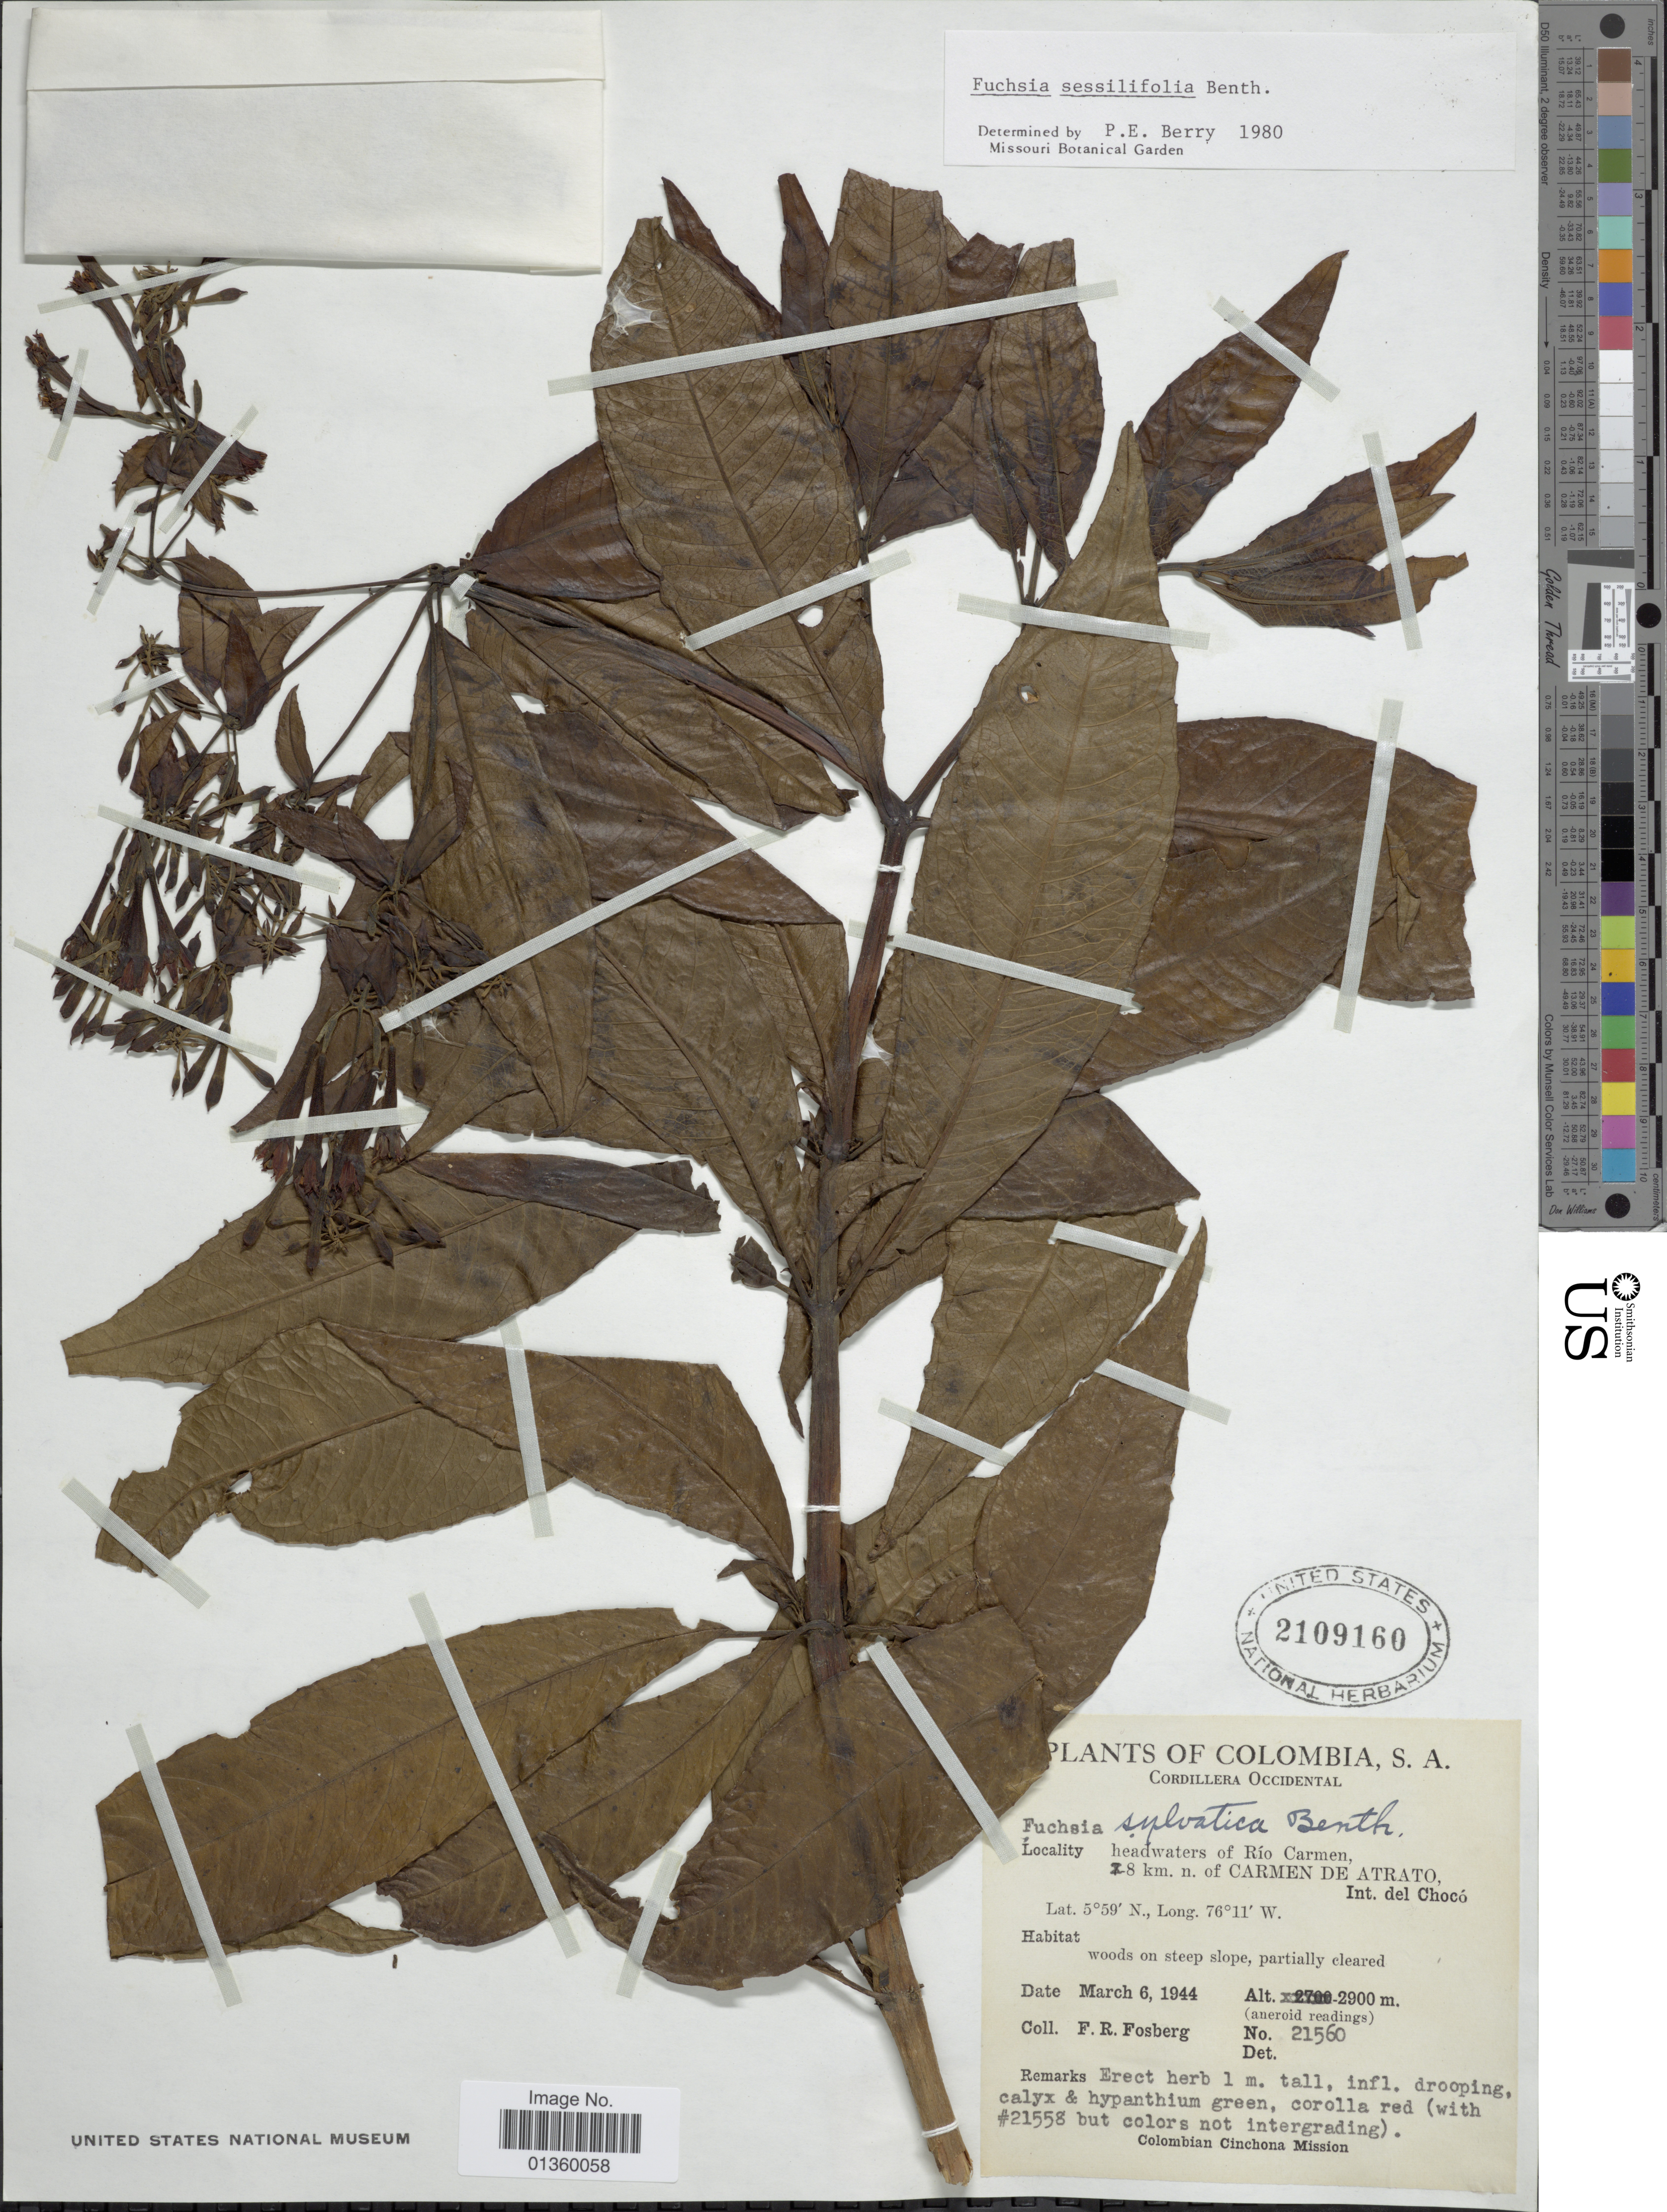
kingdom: Plantae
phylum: Tracheophyta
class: Magnoliopsida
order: Myrtales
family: Onagraceae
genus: Fuchsia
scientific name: Fuchsia sessilifolia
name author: Benth.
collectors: F. R. Fosberg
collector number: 21560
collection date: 1944-03-06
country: Colombia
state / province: Chocó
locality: Cordillera Occidental, headwaters of Río Carmen, 8 km. n. of Carmen De Atrato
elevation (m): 2900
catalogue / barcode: US 2109160